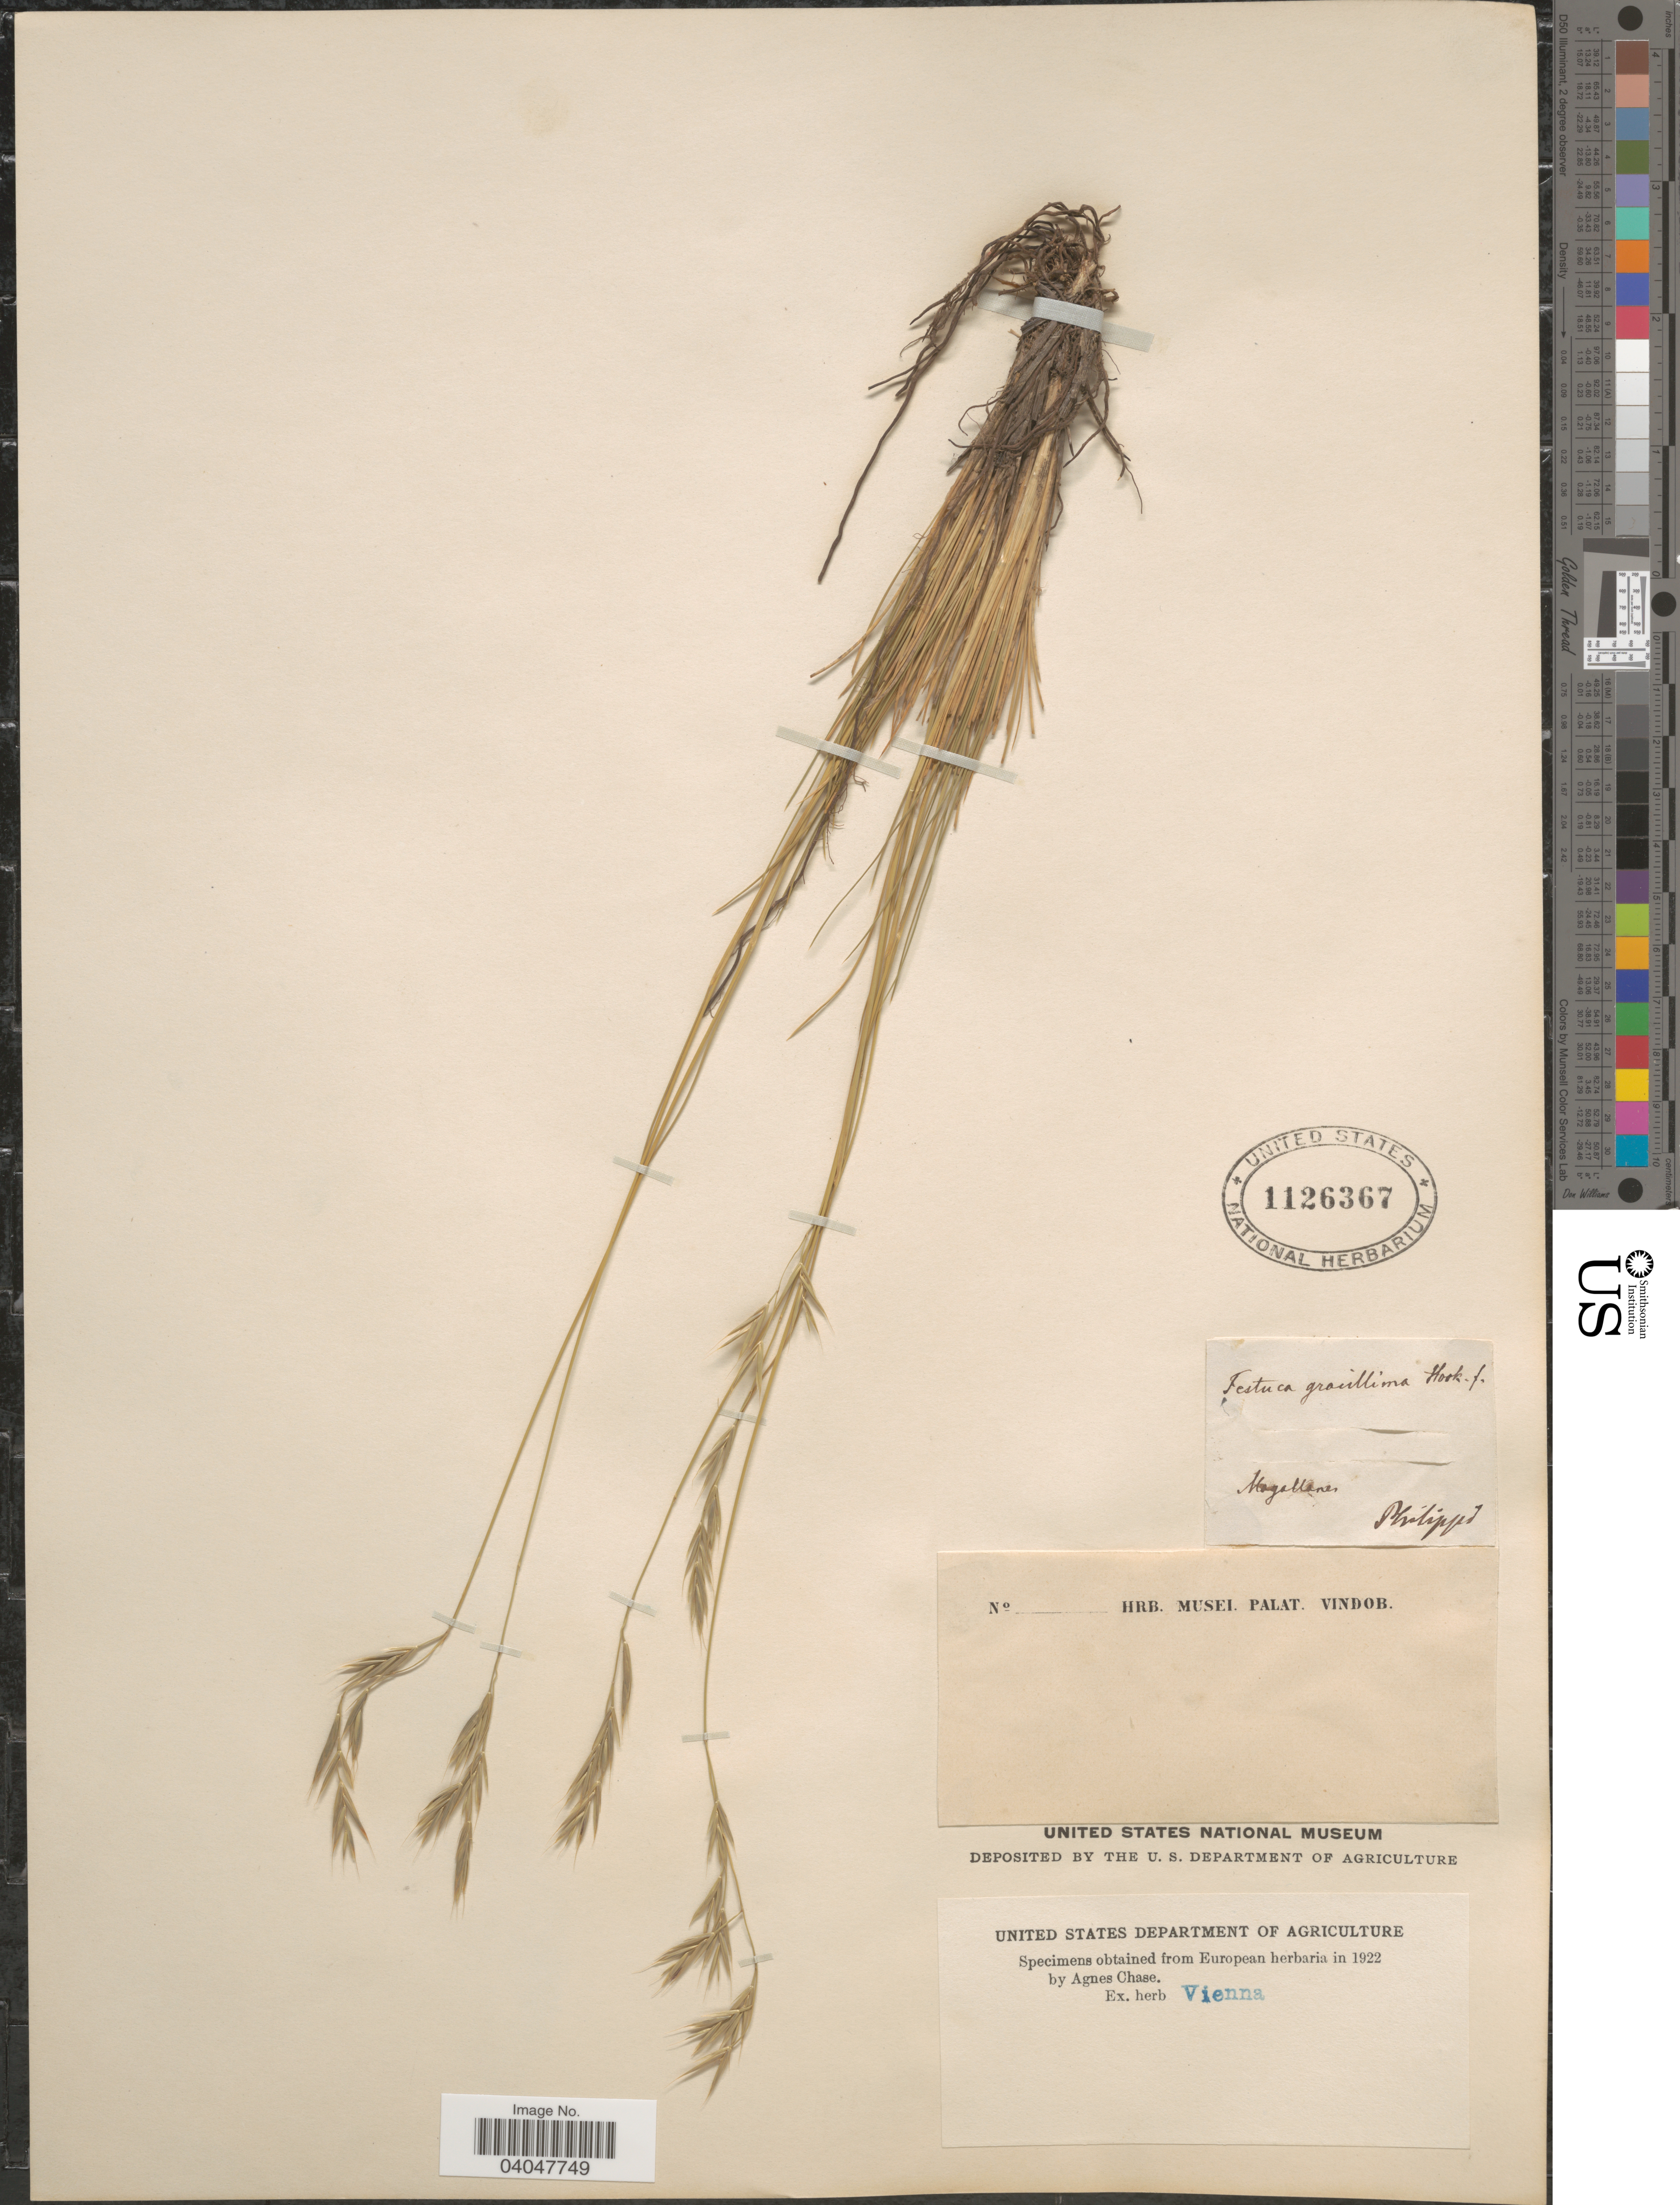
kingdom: Plantae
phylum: Tracheophyta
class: Liliopsida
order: Poales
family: Poaceae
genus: Festuca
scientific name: Festuca gracillima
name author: Hook. f.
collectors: -. Philippi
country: Chile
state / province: Magallanes y de la Antártica Chilena (XII)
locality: Magallanes.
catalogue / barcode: US 1126367